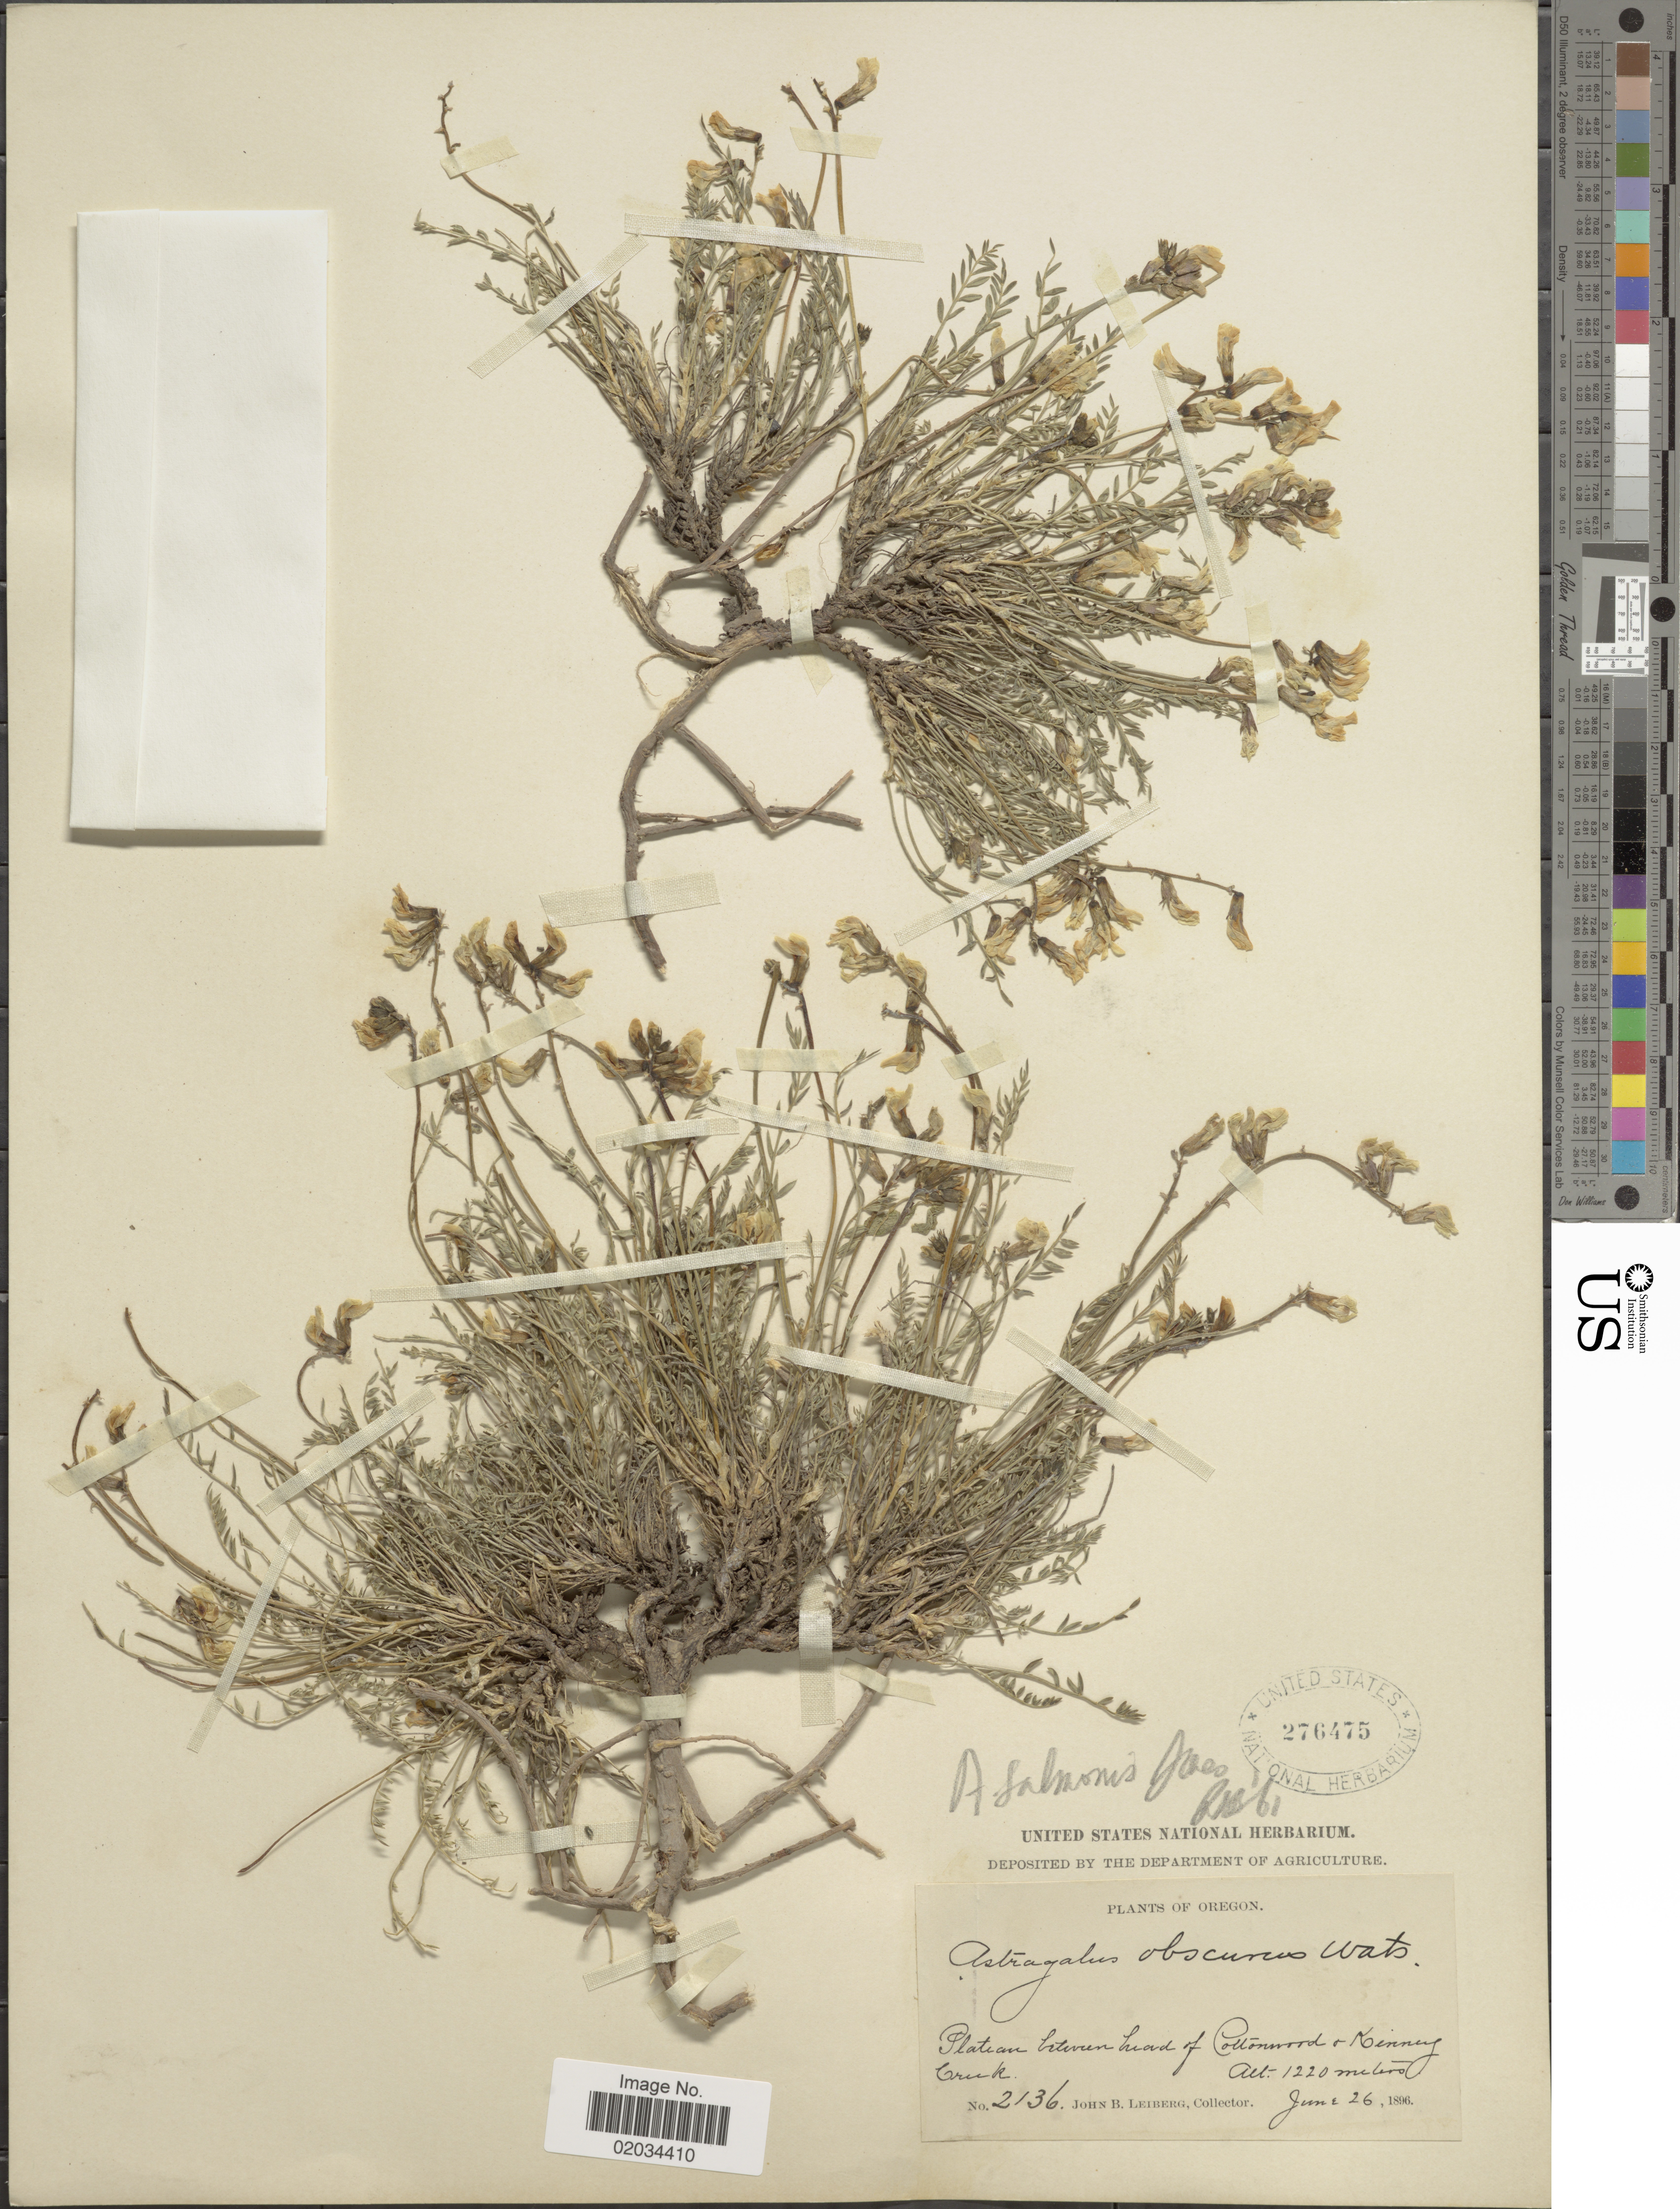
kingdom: Plantae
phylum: Tracheophyta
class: Magnoliopsida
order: Fabales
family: Fabaceae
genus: Astragalus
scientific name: Astragalus salmonis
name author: M.E. Jones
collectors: J. Leiberg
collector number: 2136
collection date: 1896-06-26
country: United States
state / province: Oregon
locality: Plateau between head of Cottonwood + Kinney Creek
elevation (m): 1220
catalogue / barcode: US 276475